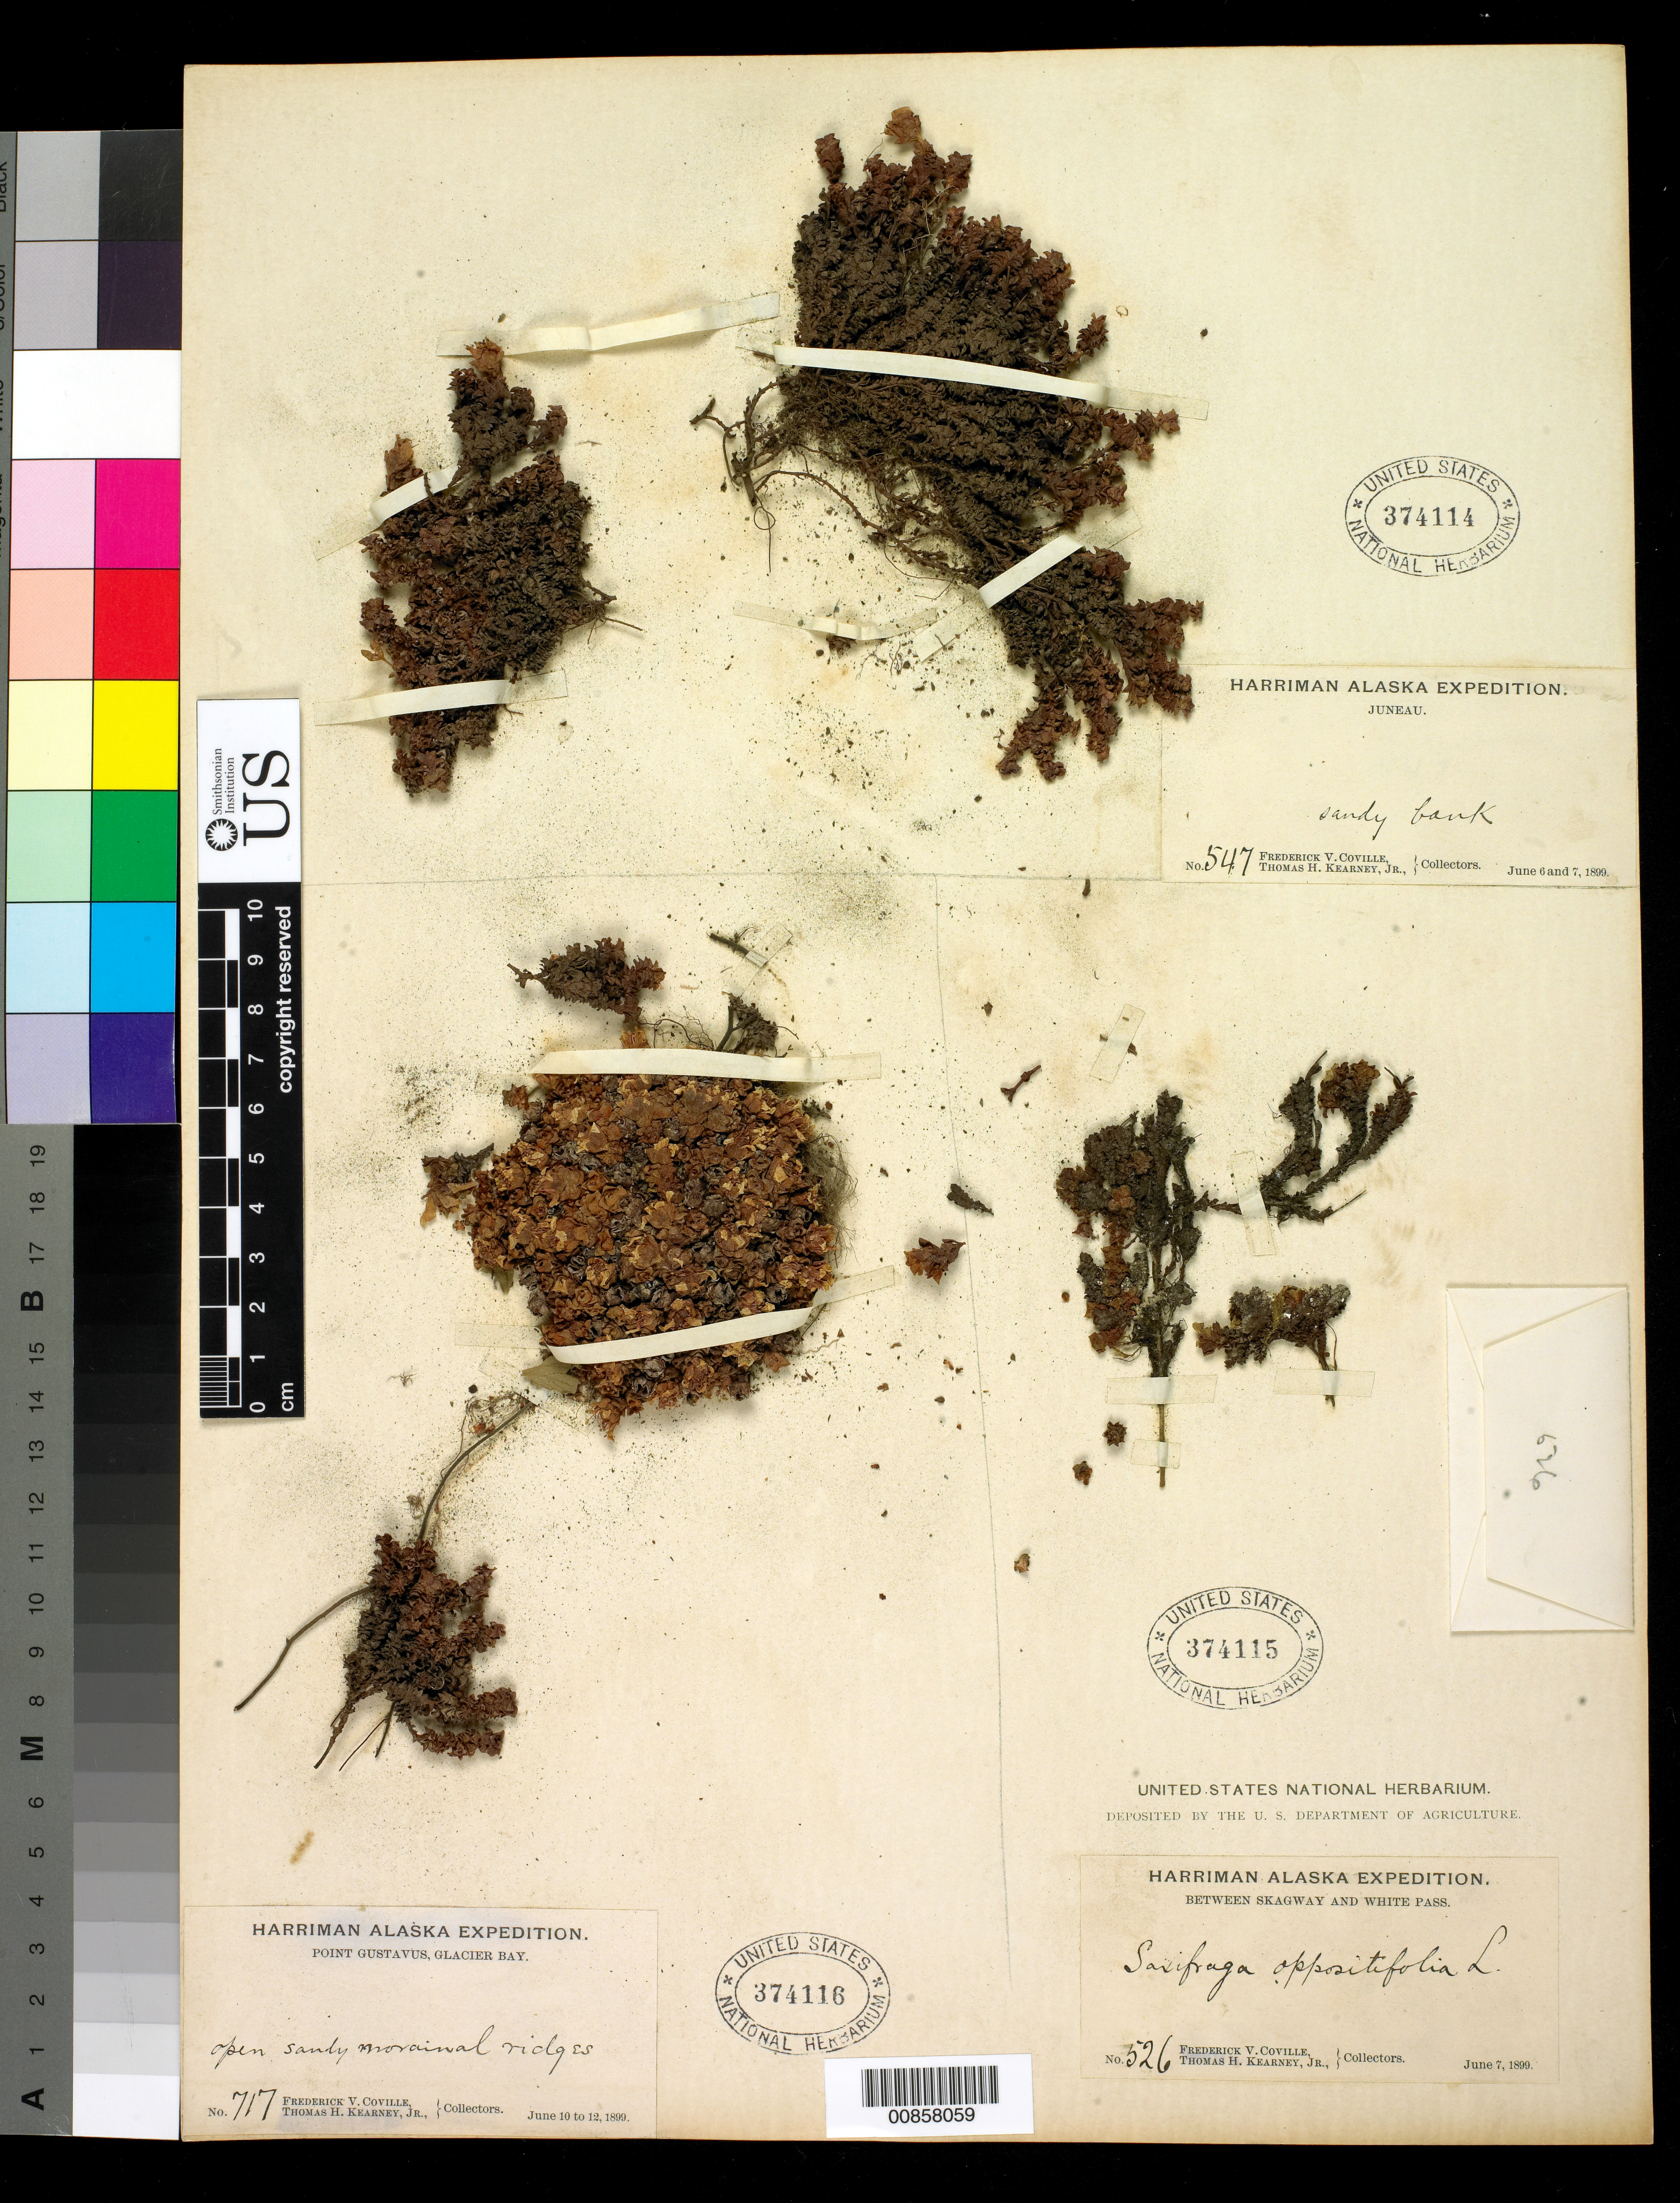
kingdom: Plantae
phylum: Tracheophyta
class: Magnoliopsida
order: Saxifragales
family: Saxifragaceae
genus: Saxifraga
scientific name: Saxifraga oppositifolia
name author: L.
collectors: F. V. Coville & T. H. Kearney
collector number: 526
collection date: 1899-06-07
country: United States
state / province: Alaska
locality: Between Skagway and White Pass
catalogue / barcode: US 374115